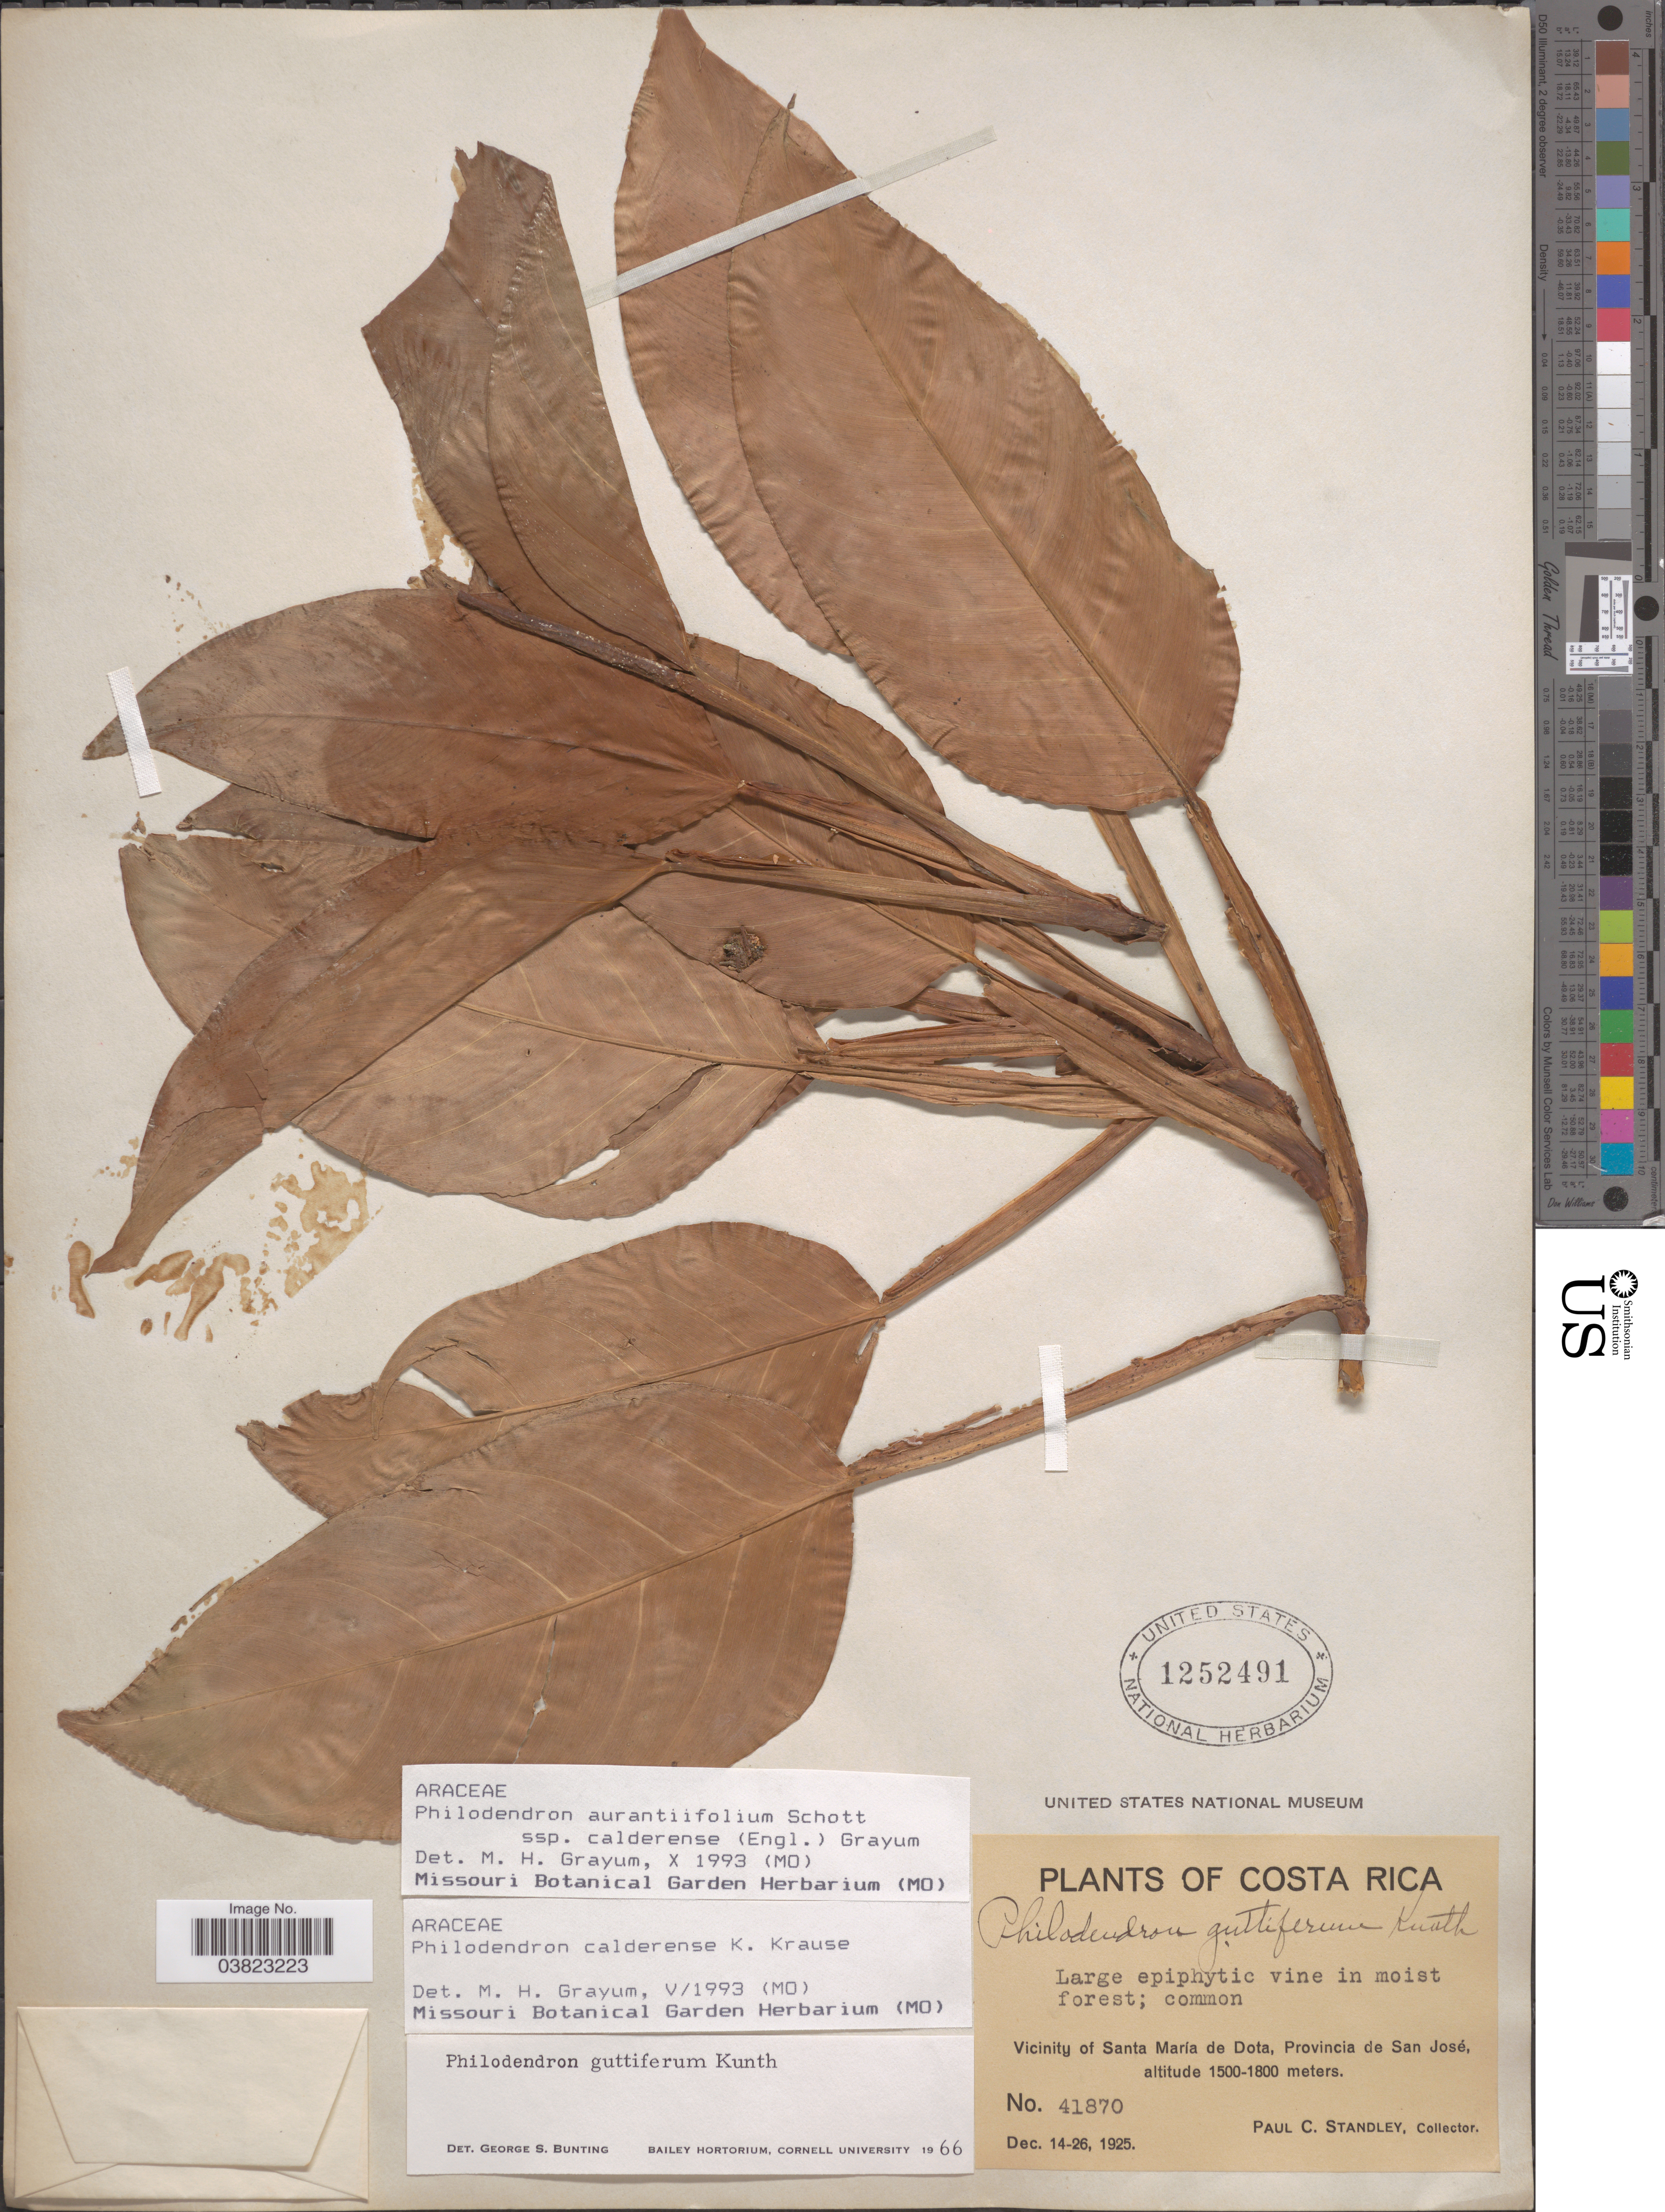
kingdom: Plantae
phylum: Tracheophyta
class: Liliopsida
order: Alismatales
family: Araceae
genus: Philodendron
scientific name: Philodendron aurantiifolium subsp. calderense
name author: Schott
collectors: P. C. Standley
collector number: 41870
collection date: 1925-12-14/1925-12-26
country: Costa Rica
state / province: San José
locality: Vicinity of Santa María de Dota.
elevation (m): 1500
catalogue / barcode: US 1252491